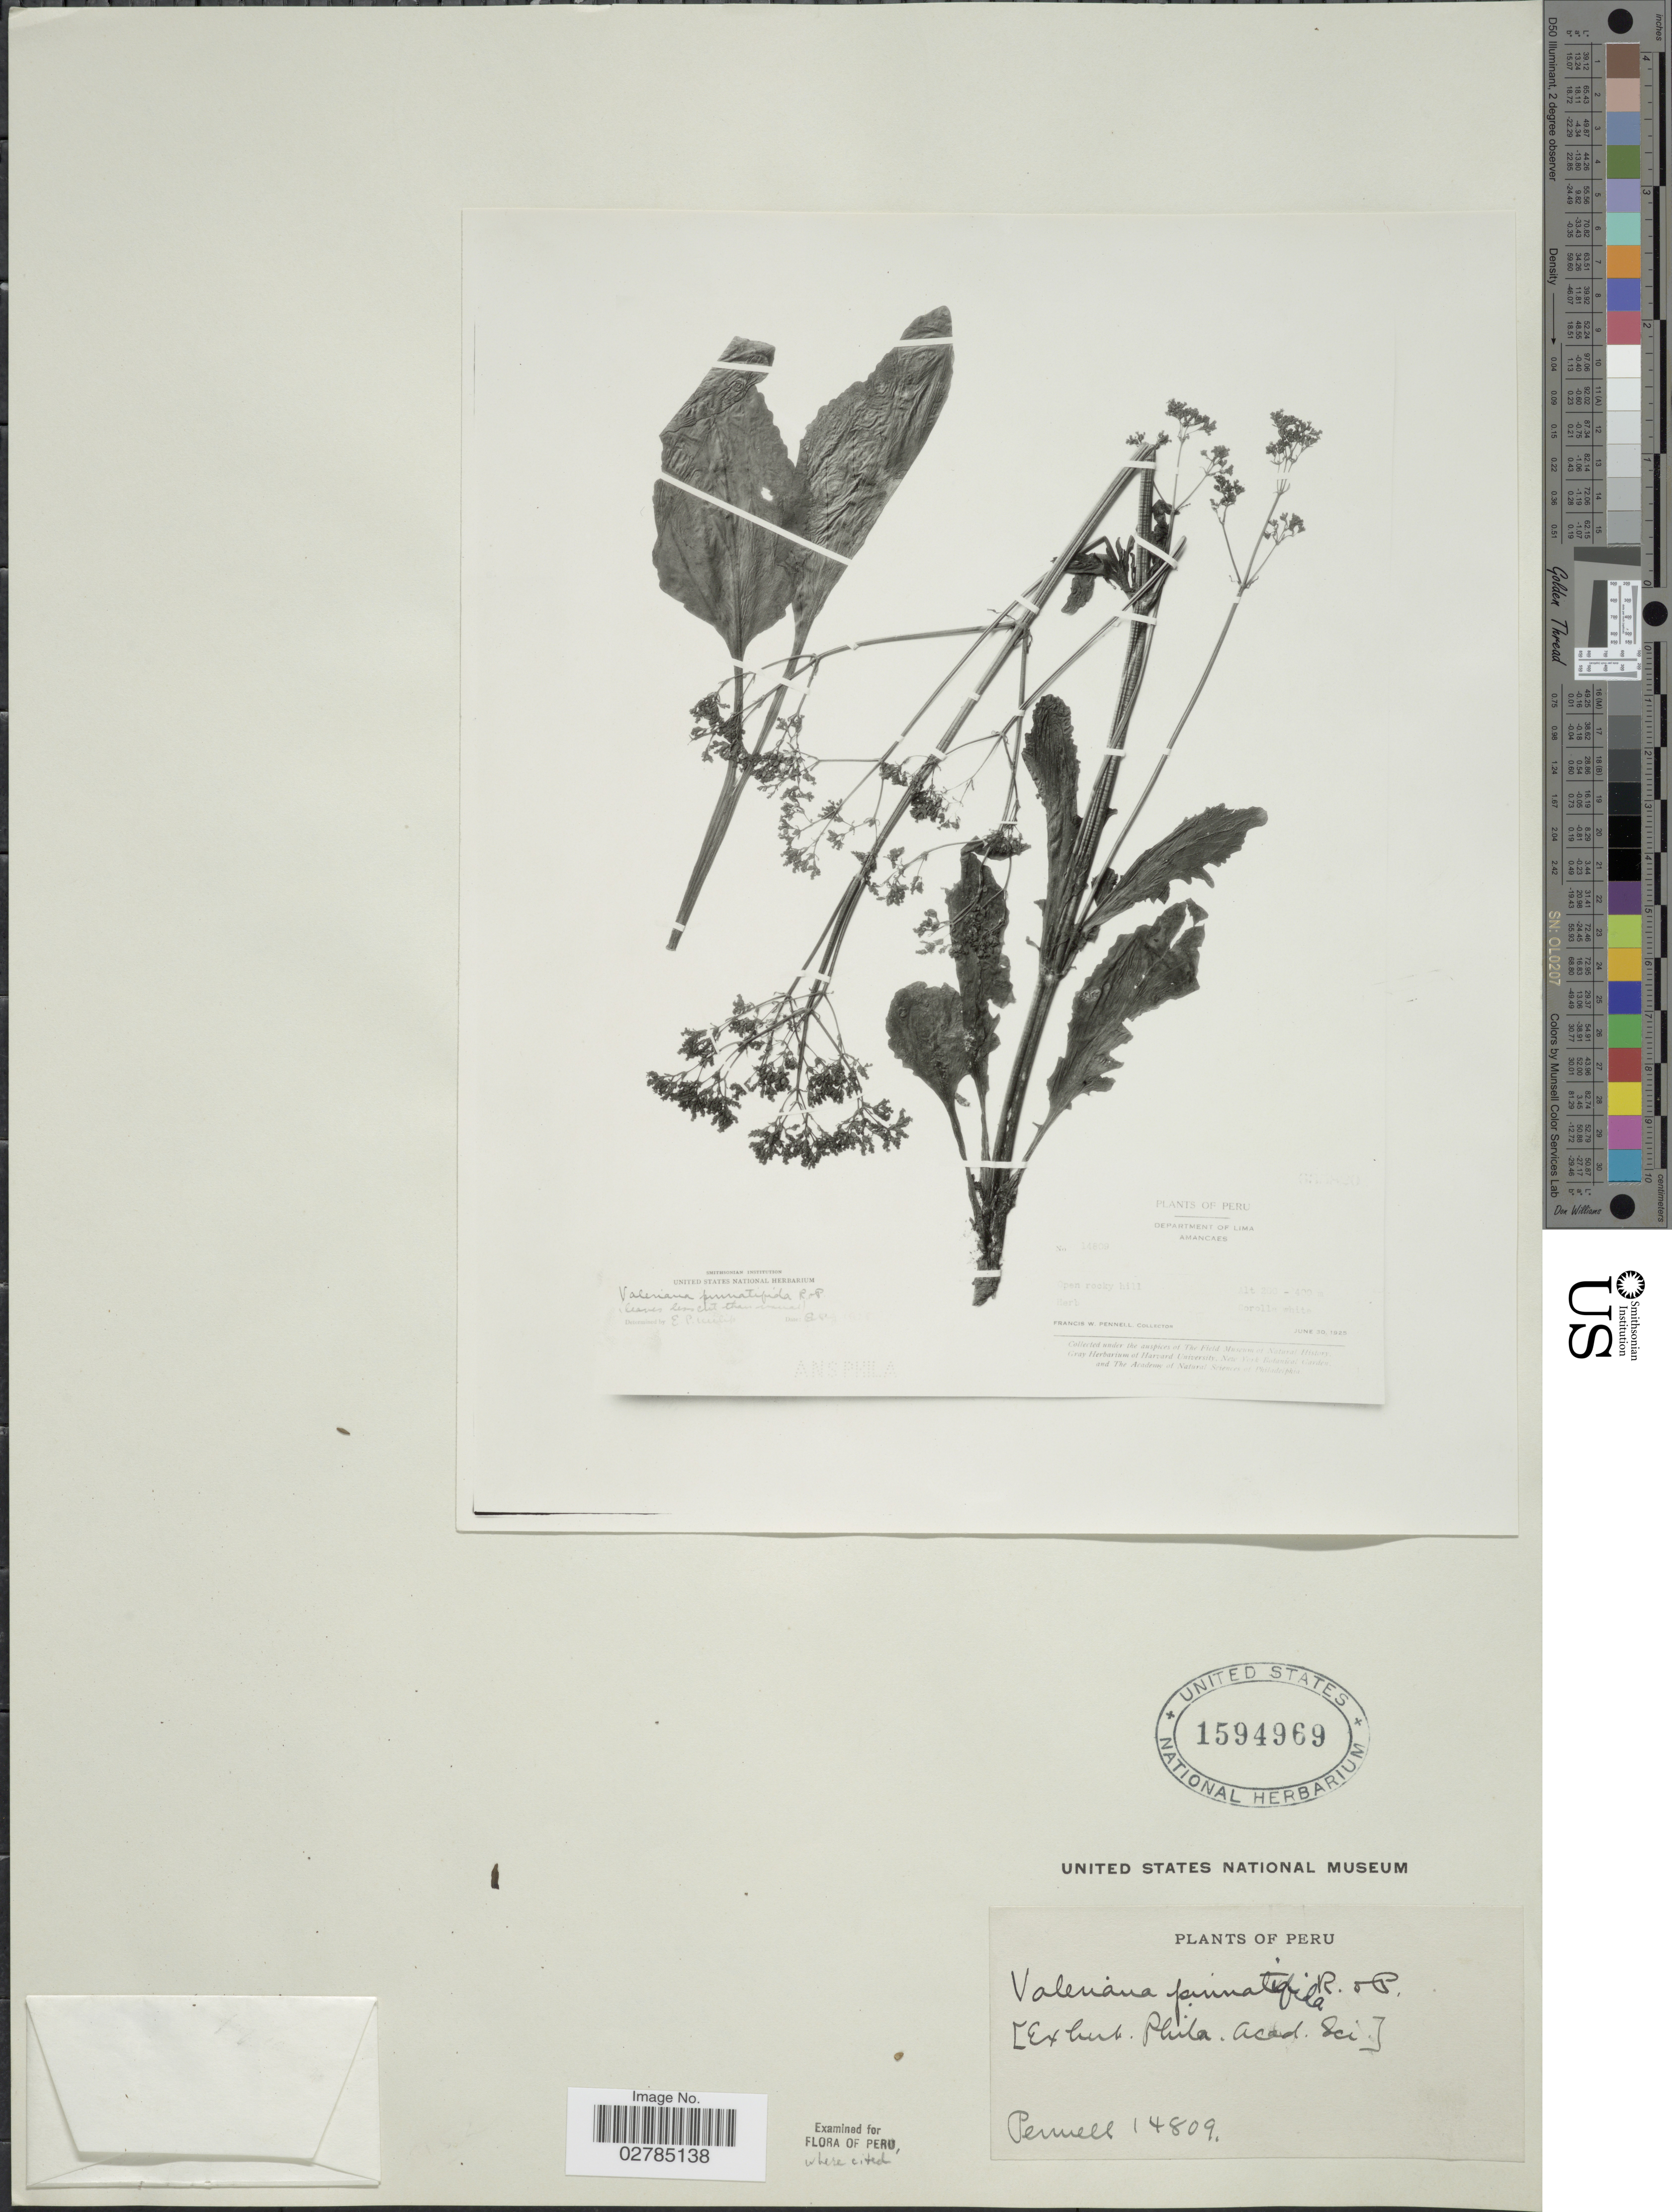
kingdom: Plantae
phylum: Tracheophyta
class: Magnoliopsida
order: Dipsacales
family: Caprifoliaceae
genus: Valeriana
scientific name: Valeriana pinnatifida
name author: Ruiz & Pav.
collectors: -. Pennell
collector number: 14809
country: Peru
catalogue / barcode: US 1594969